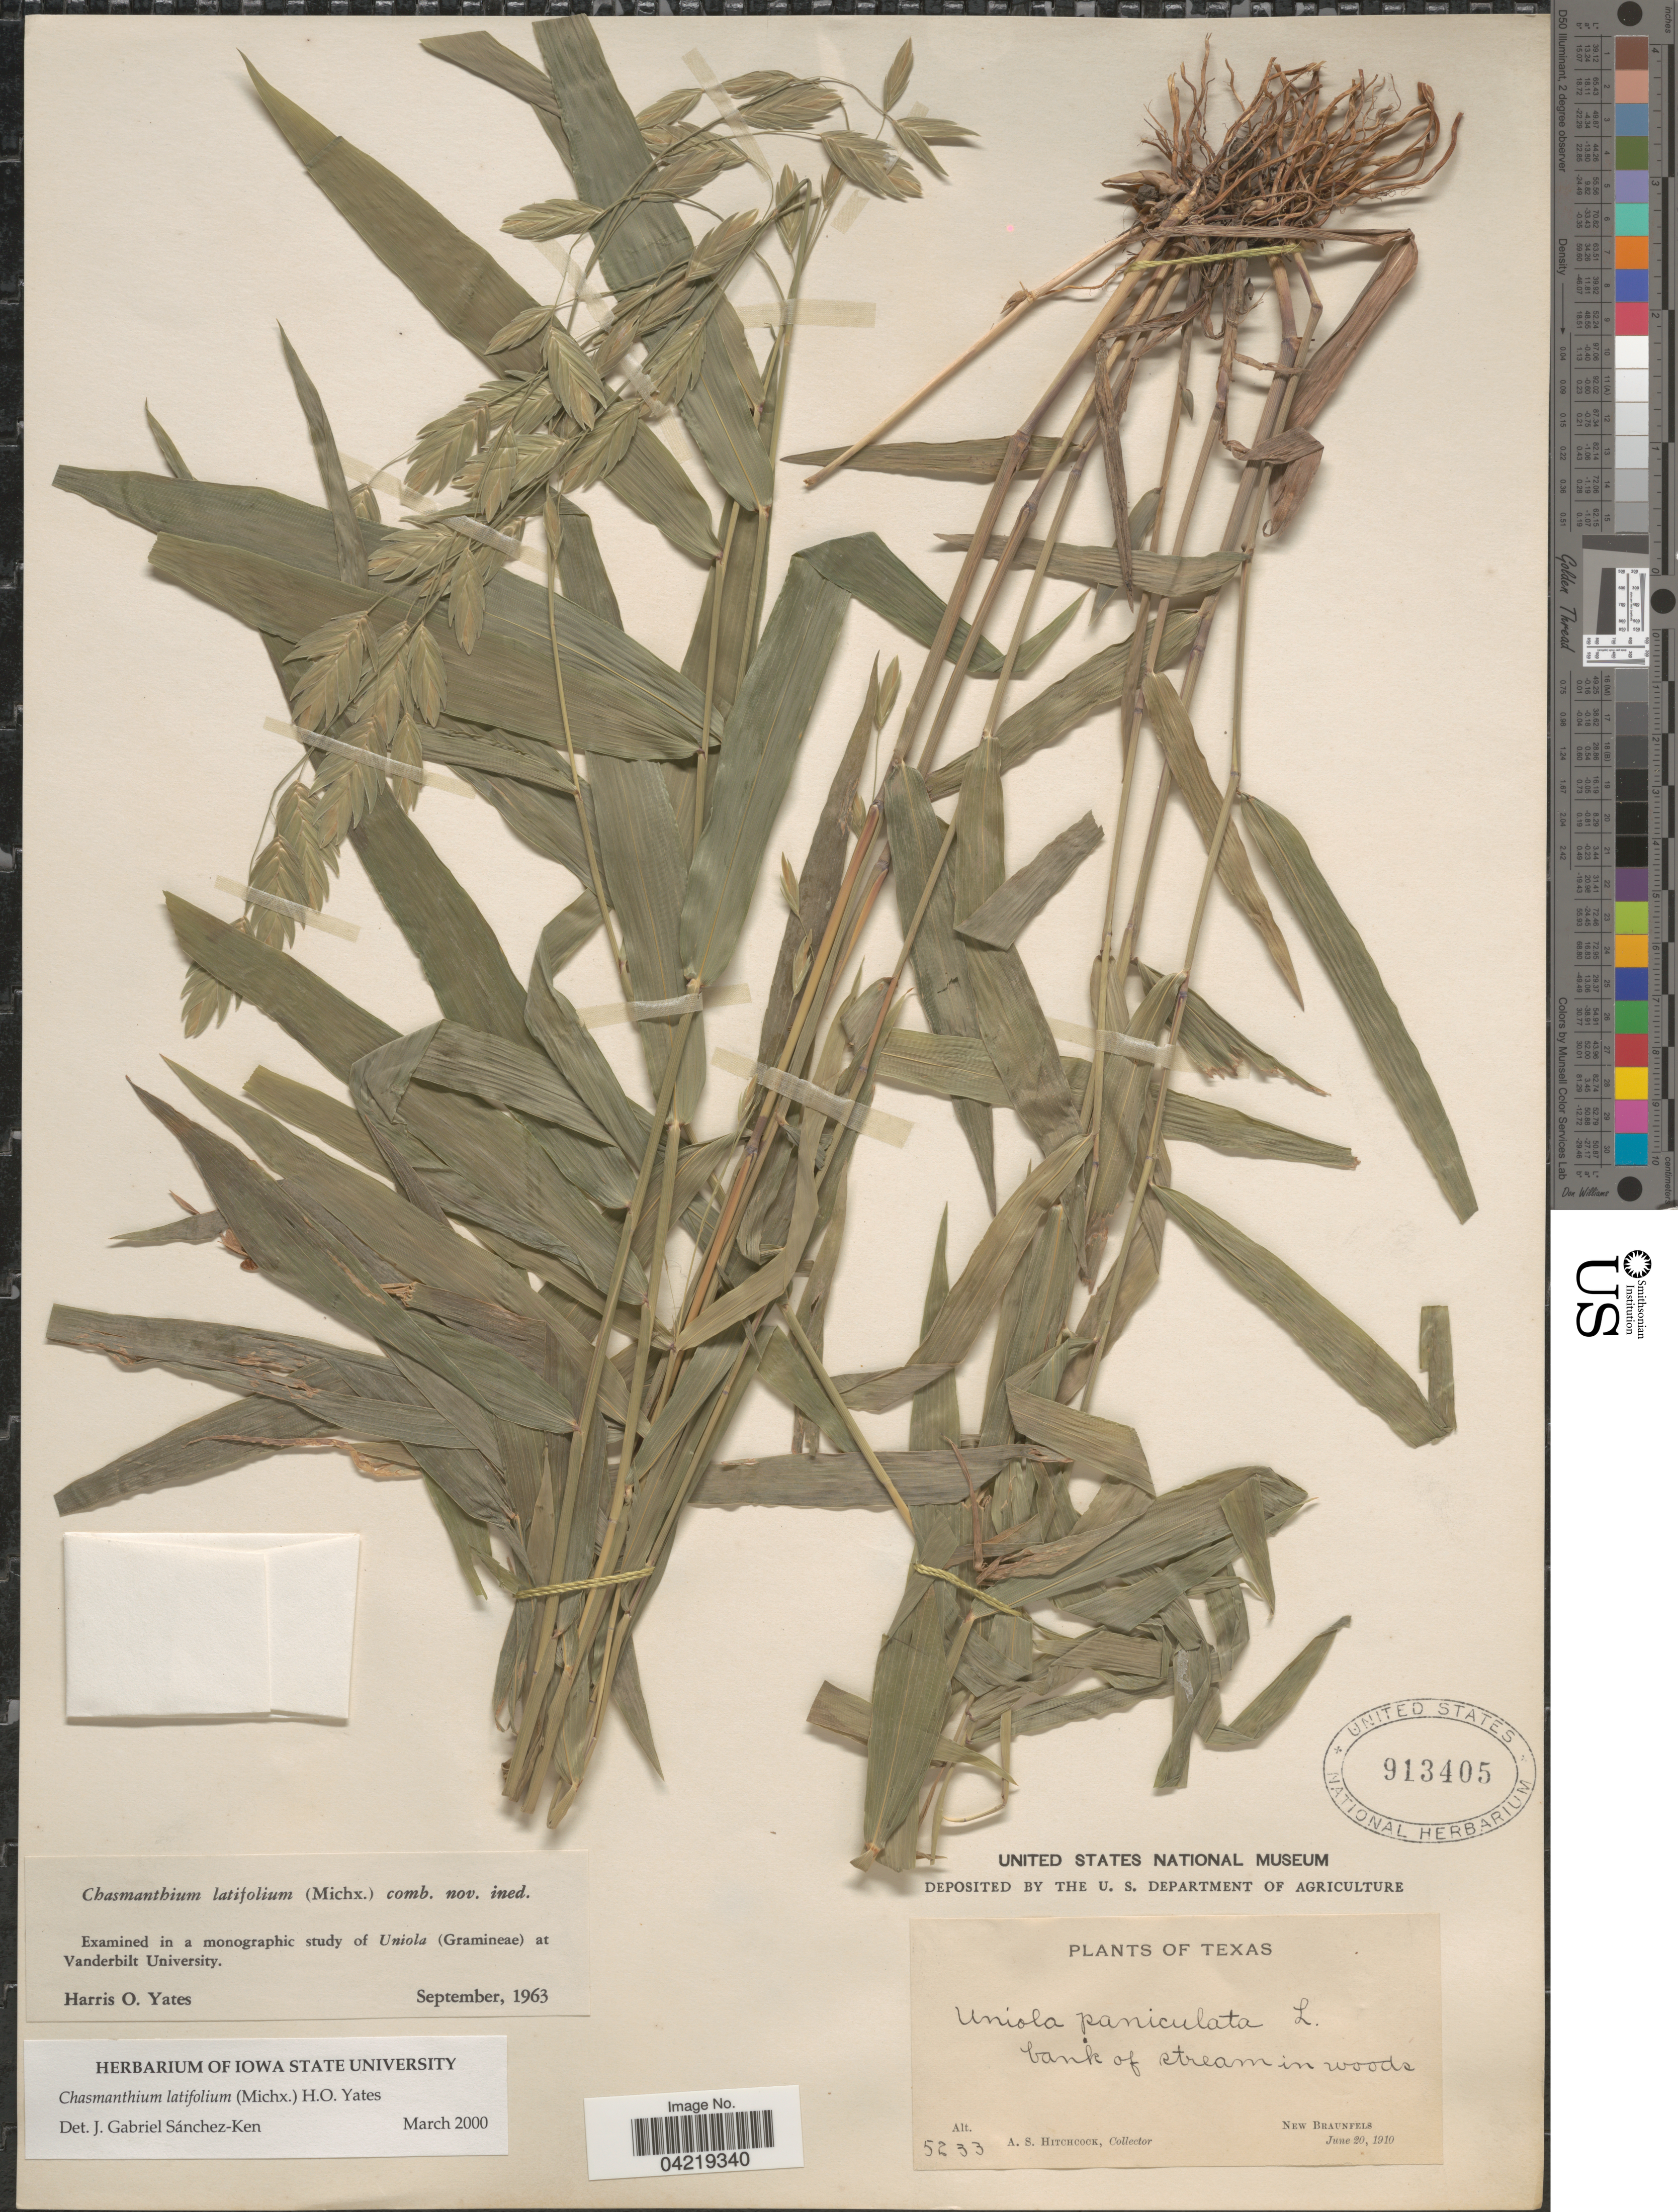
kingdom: Plantae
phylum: Tracheophyta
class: Liliopsida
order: Poales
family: Poaceae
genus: Chasmanthium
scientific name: Chasmanthium latifolium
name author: (Michx.) H.O. Yates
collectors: A. S. Hitchcock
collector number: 5233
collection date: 1910-06-20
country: United States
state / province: Texas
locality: Bank of stream in woods. New Braunfels.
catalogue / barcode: US 913405